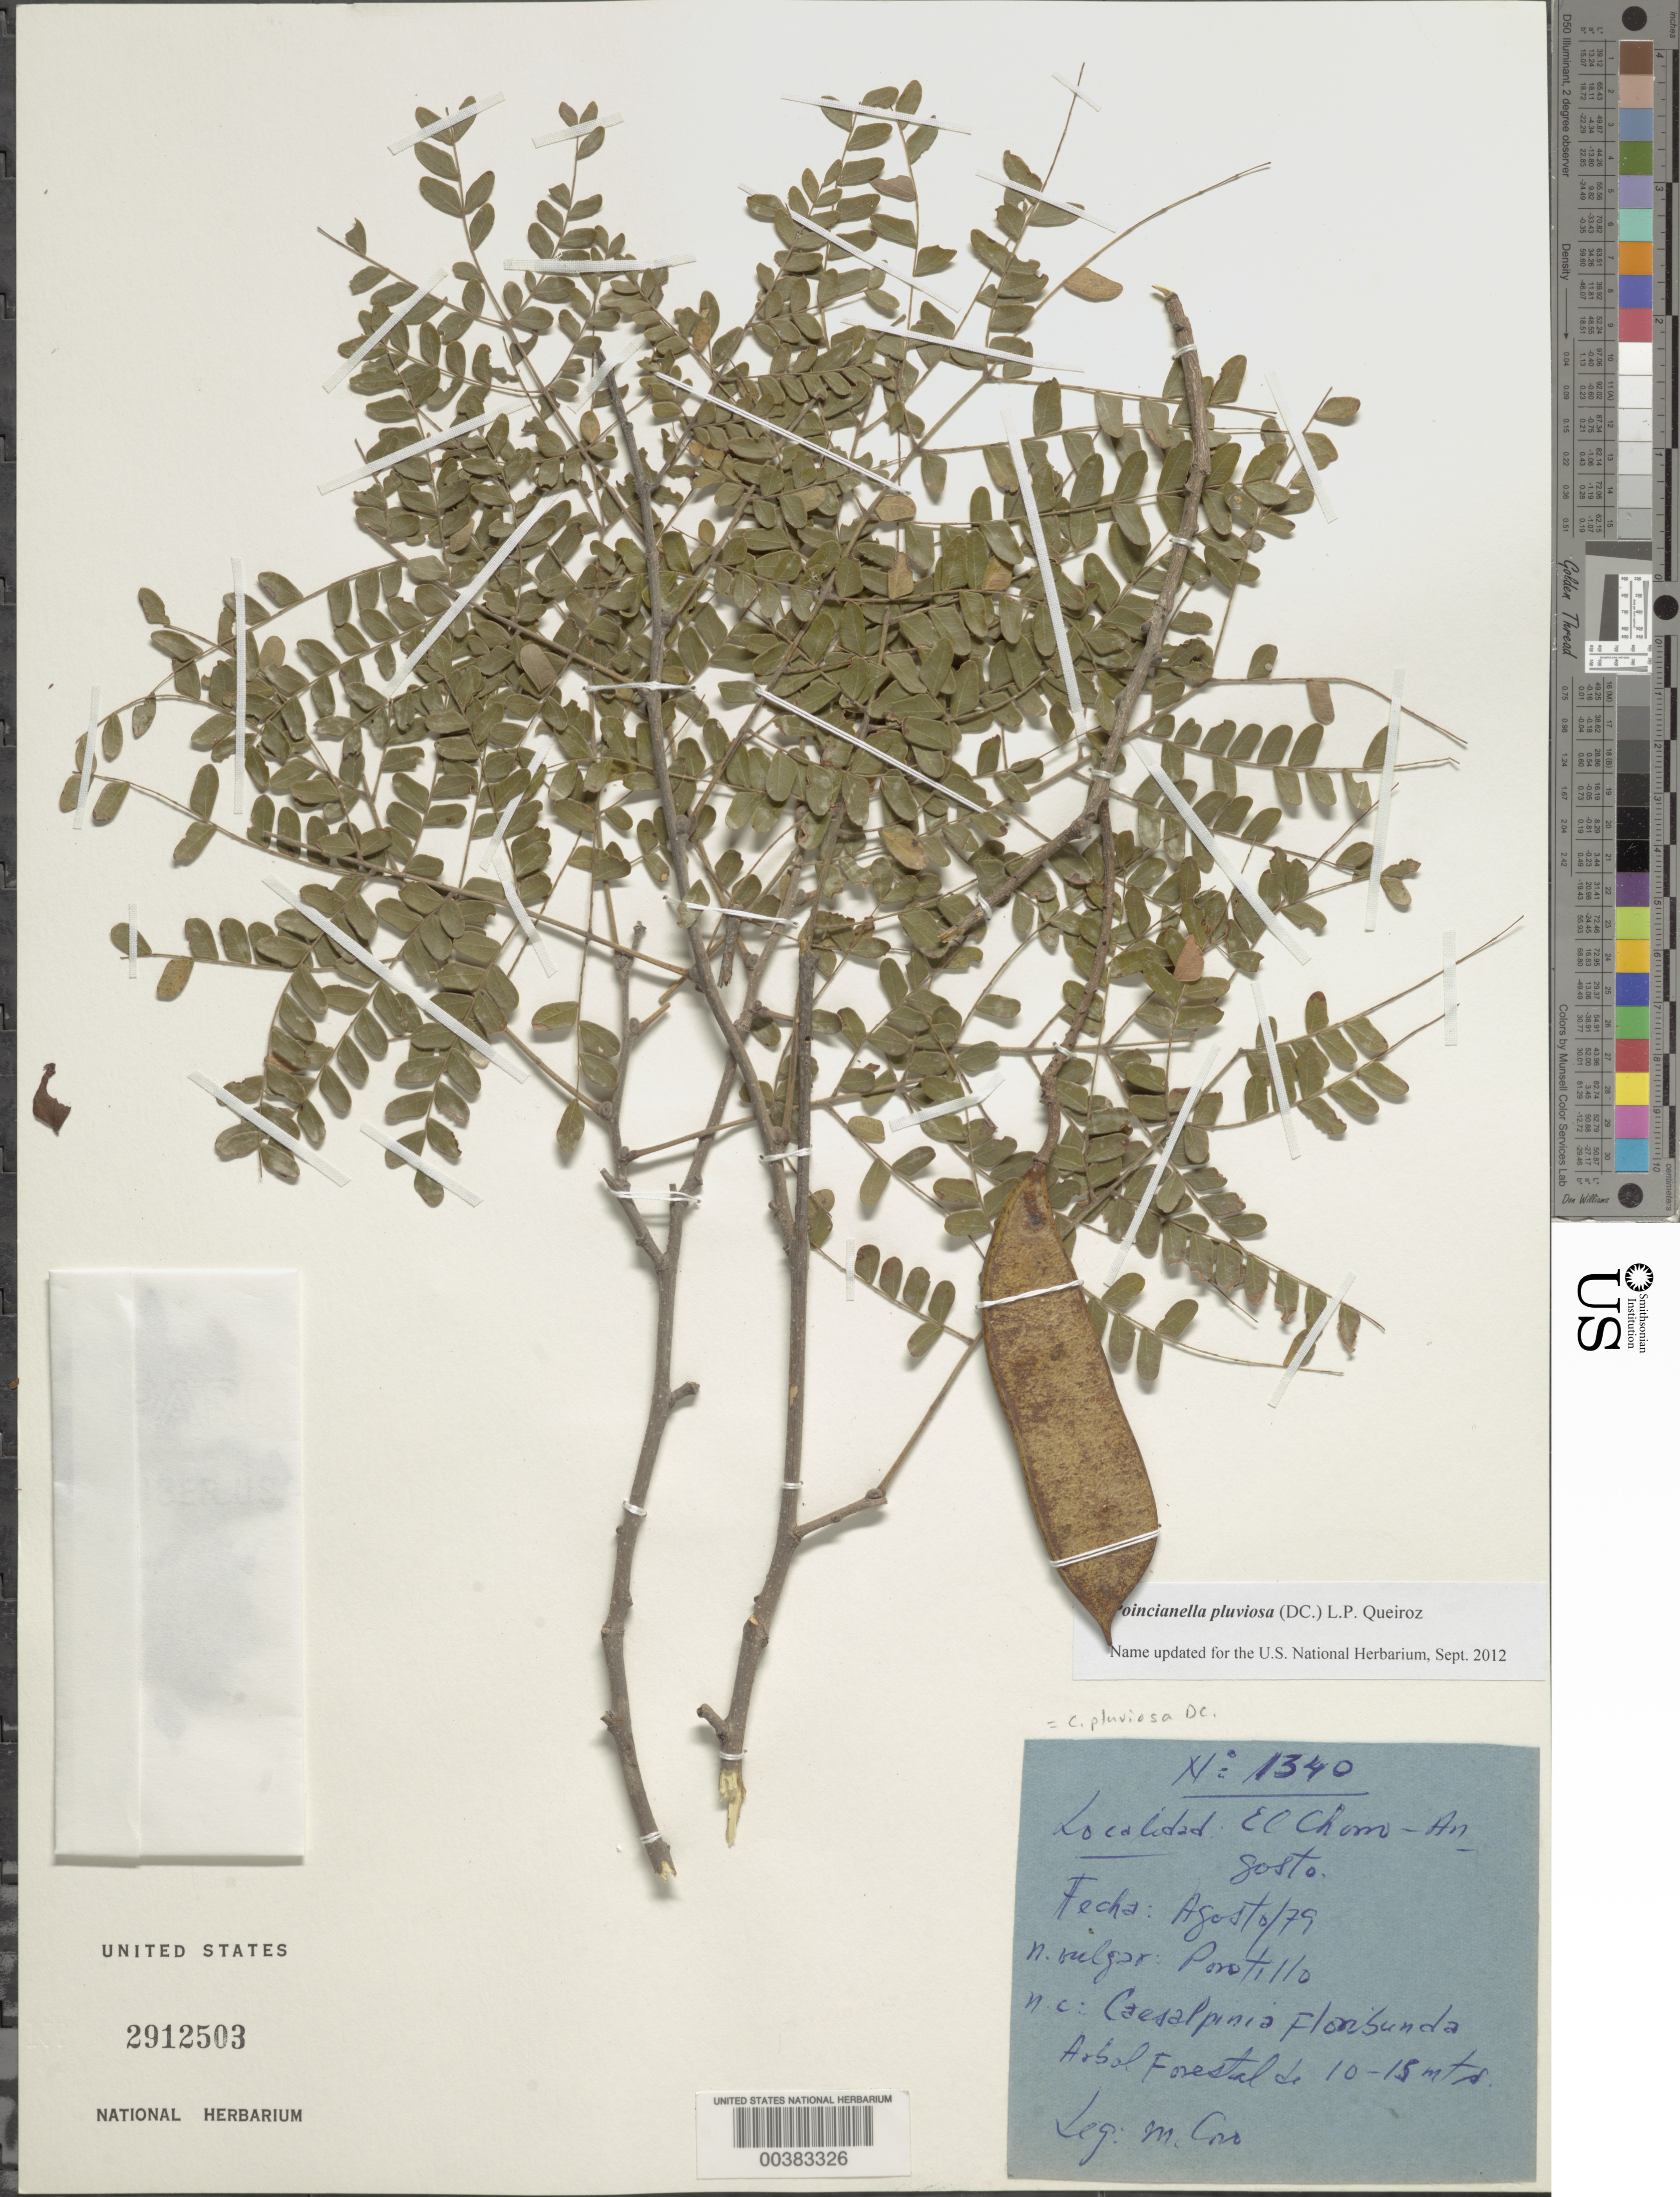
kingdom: Plantae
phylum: Tracheophyta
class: Magnoliopsida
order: Fabales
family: Fabaceae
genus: Cenostigma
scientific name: Cenostigma pluviosum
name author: (DC.) Gagnon & G.P. Lewis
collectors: M. Coro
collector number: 1340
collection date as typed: Aug 1979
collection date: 1979-08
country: Colombia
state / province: Chocó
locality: Angosto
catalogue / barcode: US 2912503